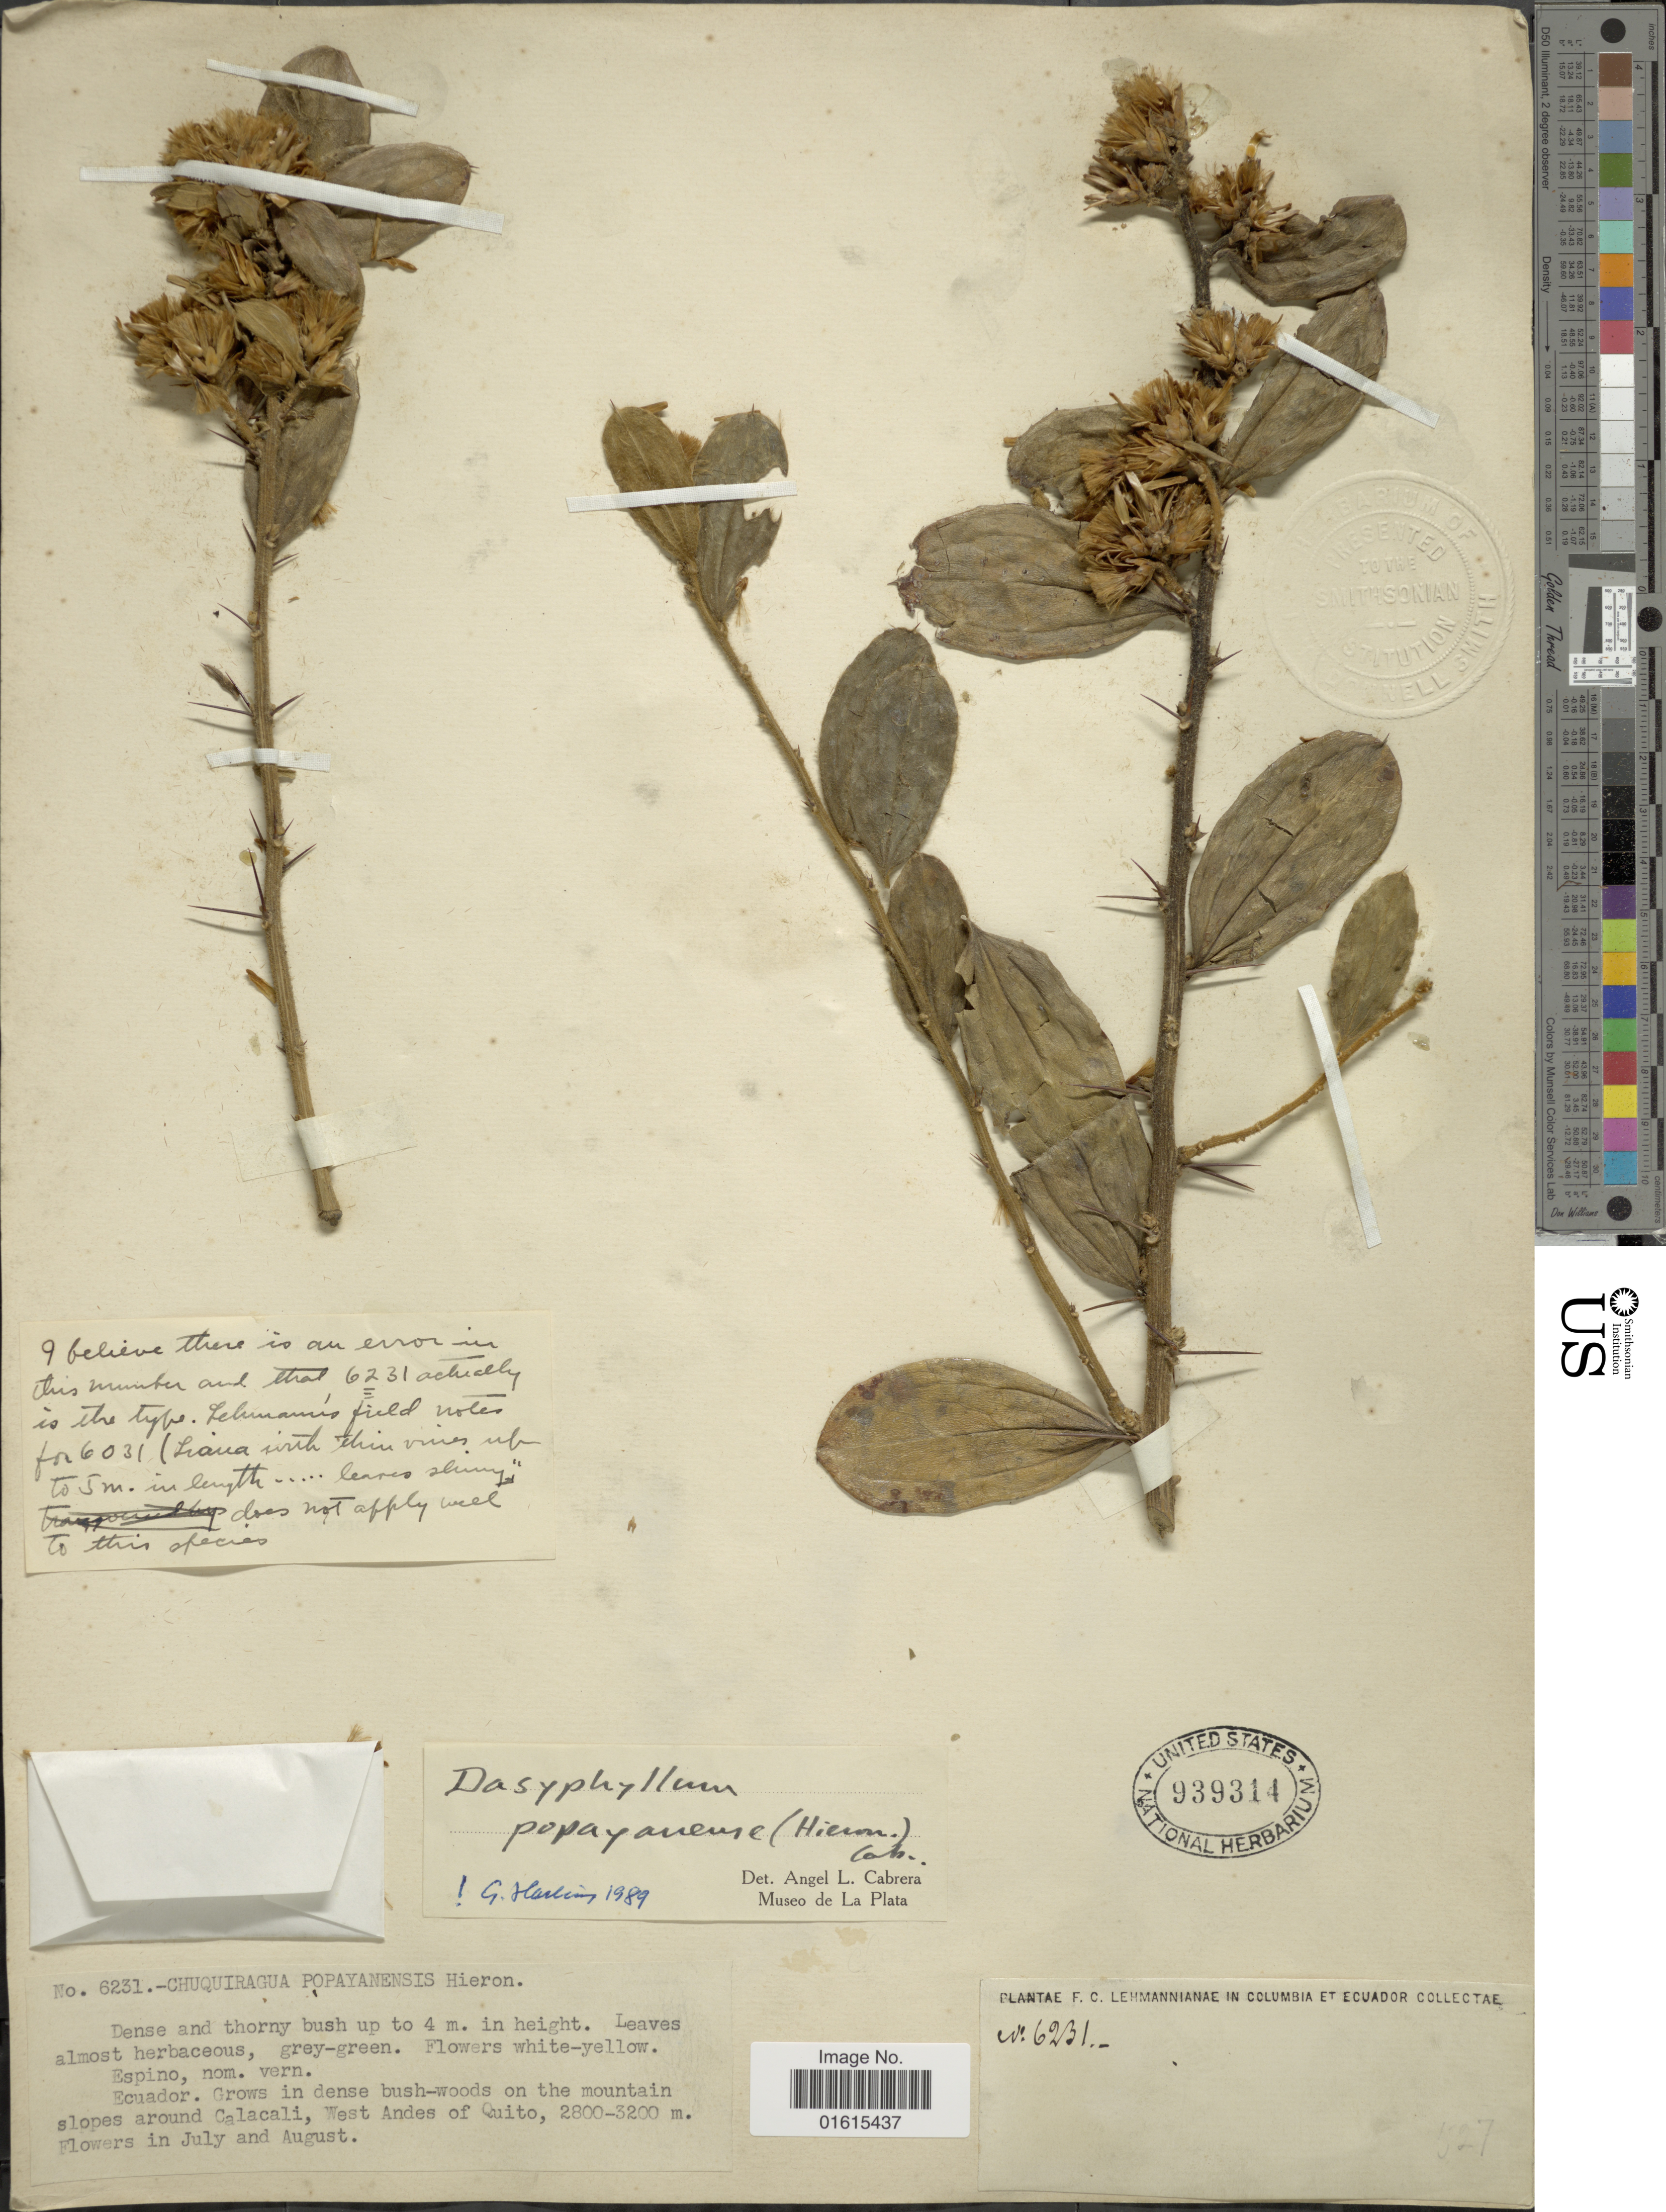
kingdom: Plantae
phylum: Tracheophyta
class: Magnoliopsida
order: Asterales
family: Asteraceae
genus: Dasyphyllum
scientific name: Dasyphyllum popayanense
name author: (Hieron.) Cabrera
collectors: F. Lehman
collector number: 6231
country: Ecuador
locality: On the mountain slopes around Calacali, West Andes of Quito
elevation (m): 2800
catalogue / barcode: US 939314